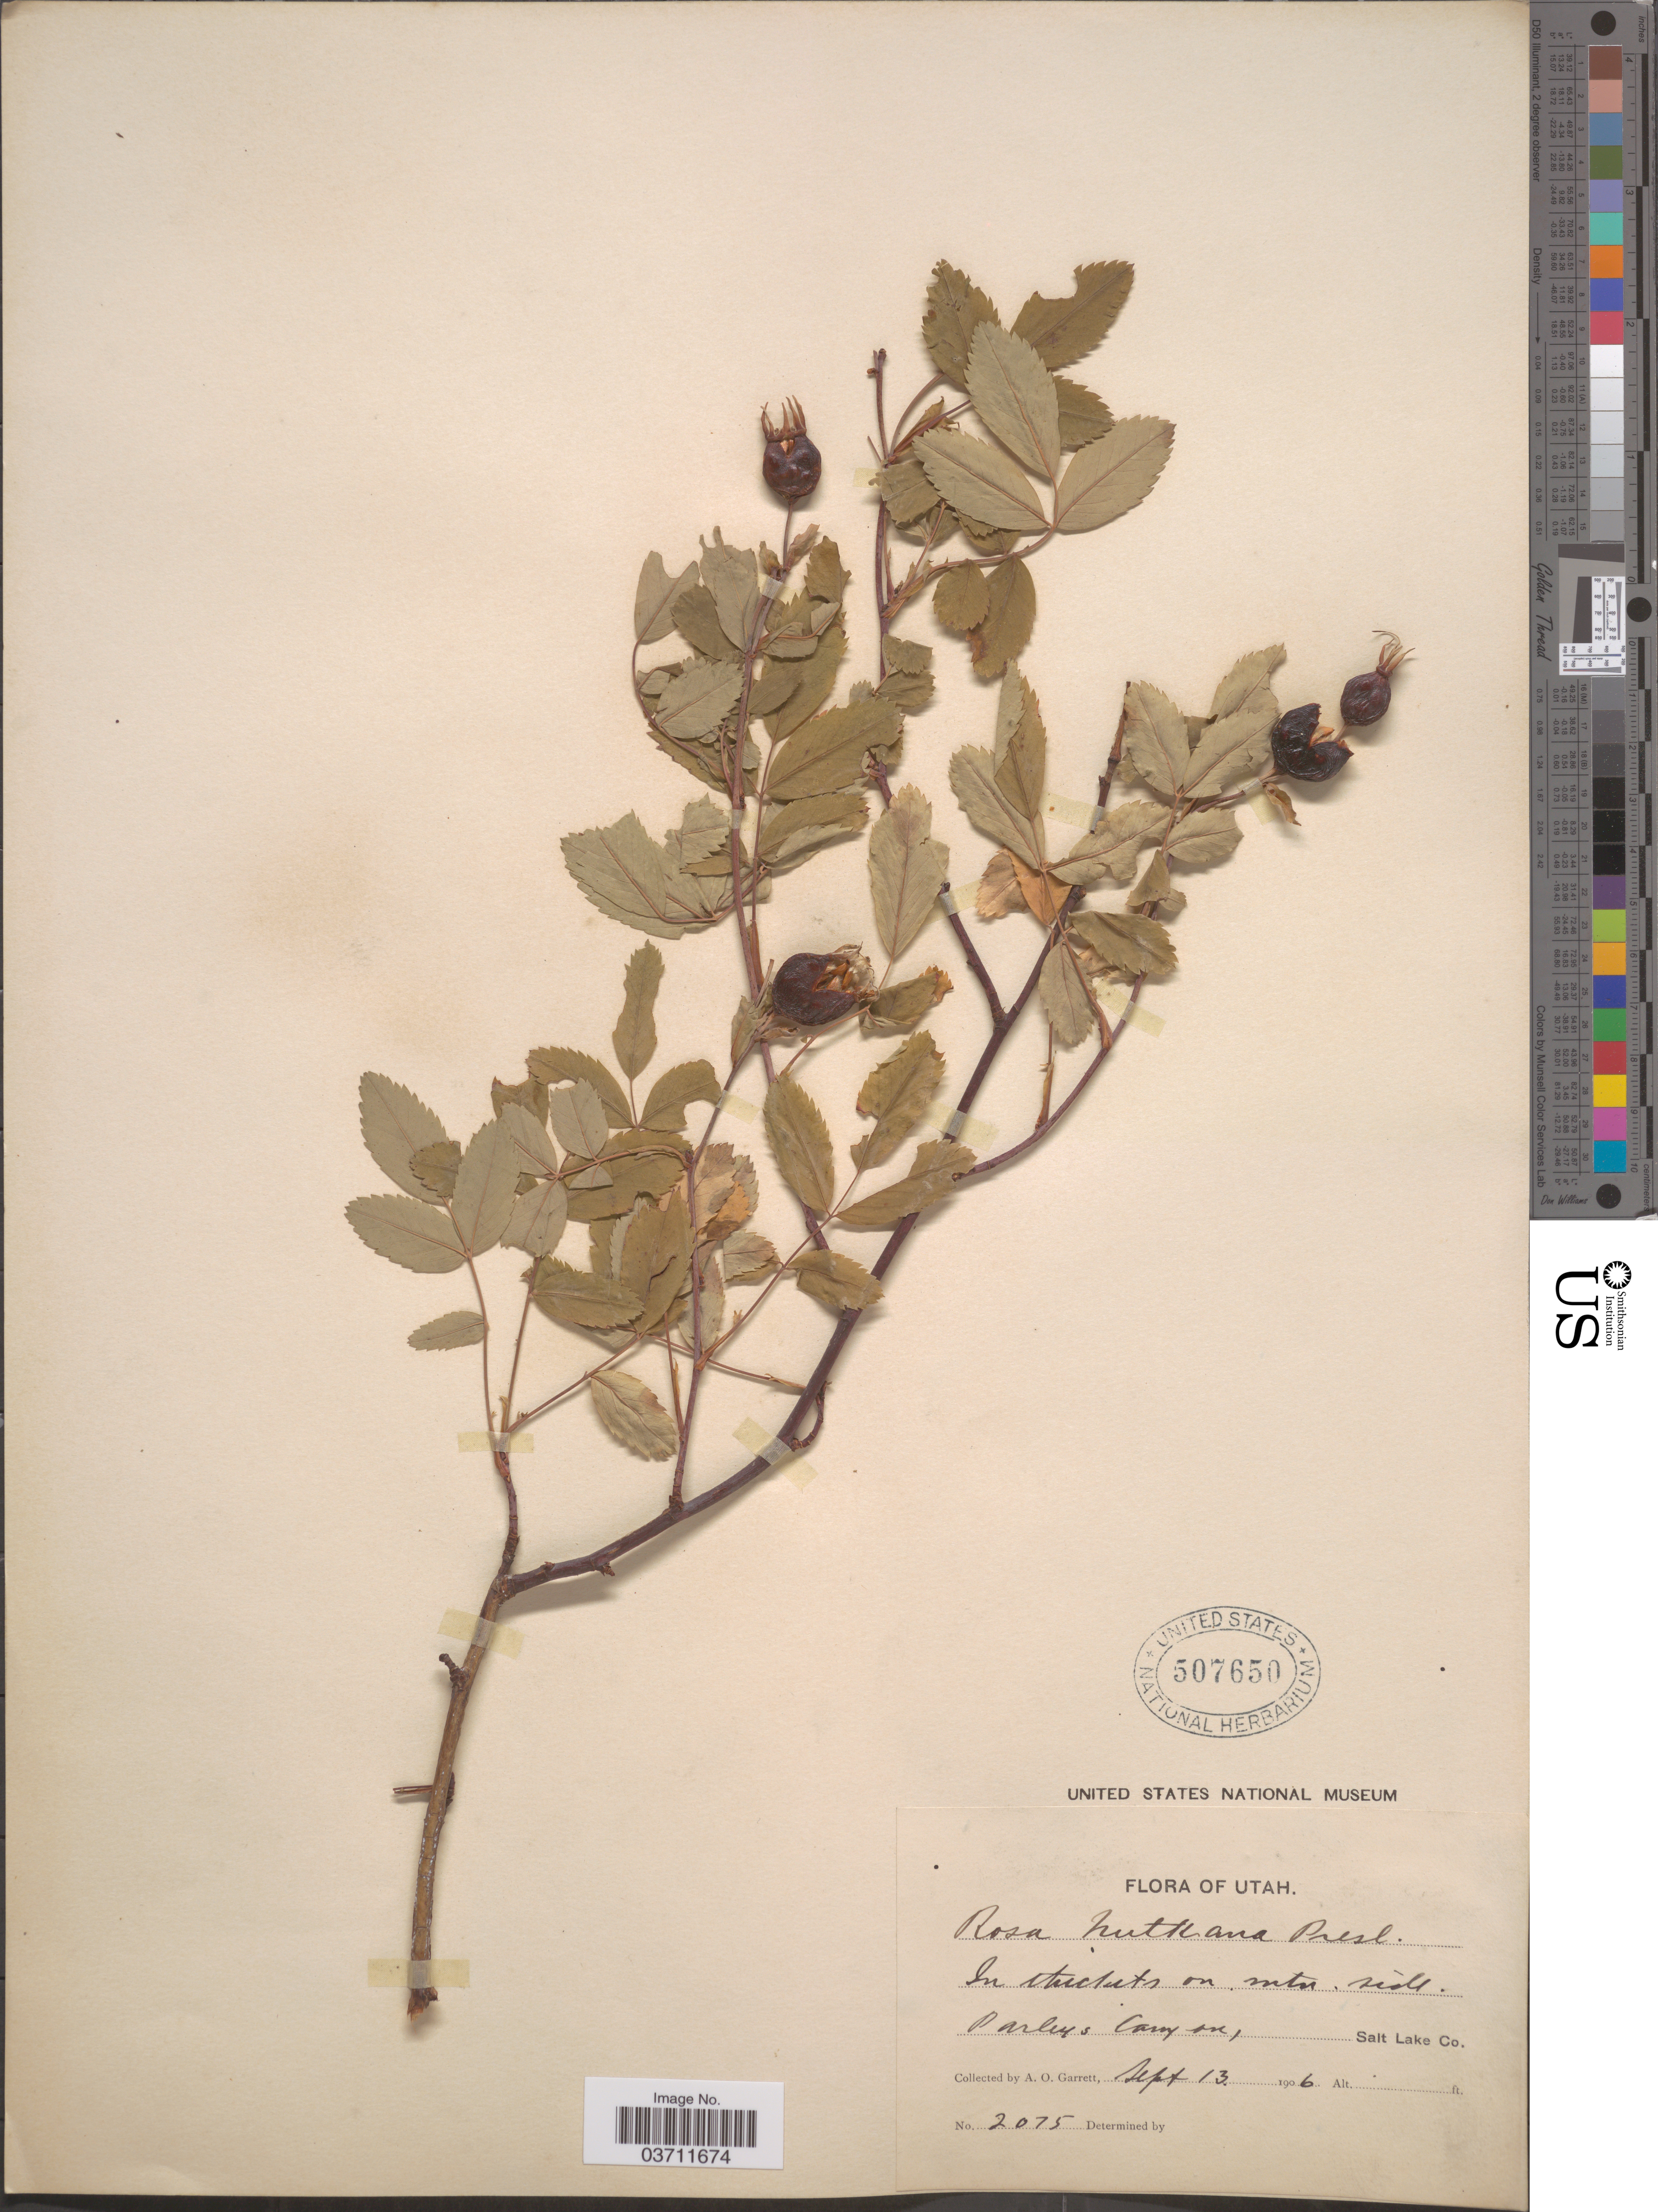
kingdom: Plantae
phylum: Tracheophyta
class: Magnoliopsida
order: Rosales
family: Rosaceae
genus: Rosa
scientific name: Rosa oreophila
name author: Rydb.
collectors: A. O. Garrett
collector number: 2075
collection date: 1906-09-13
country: United States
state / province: Utah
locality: On mtn. side. Parleys Canyon, Salt Lake Co.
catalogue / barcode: US 507650